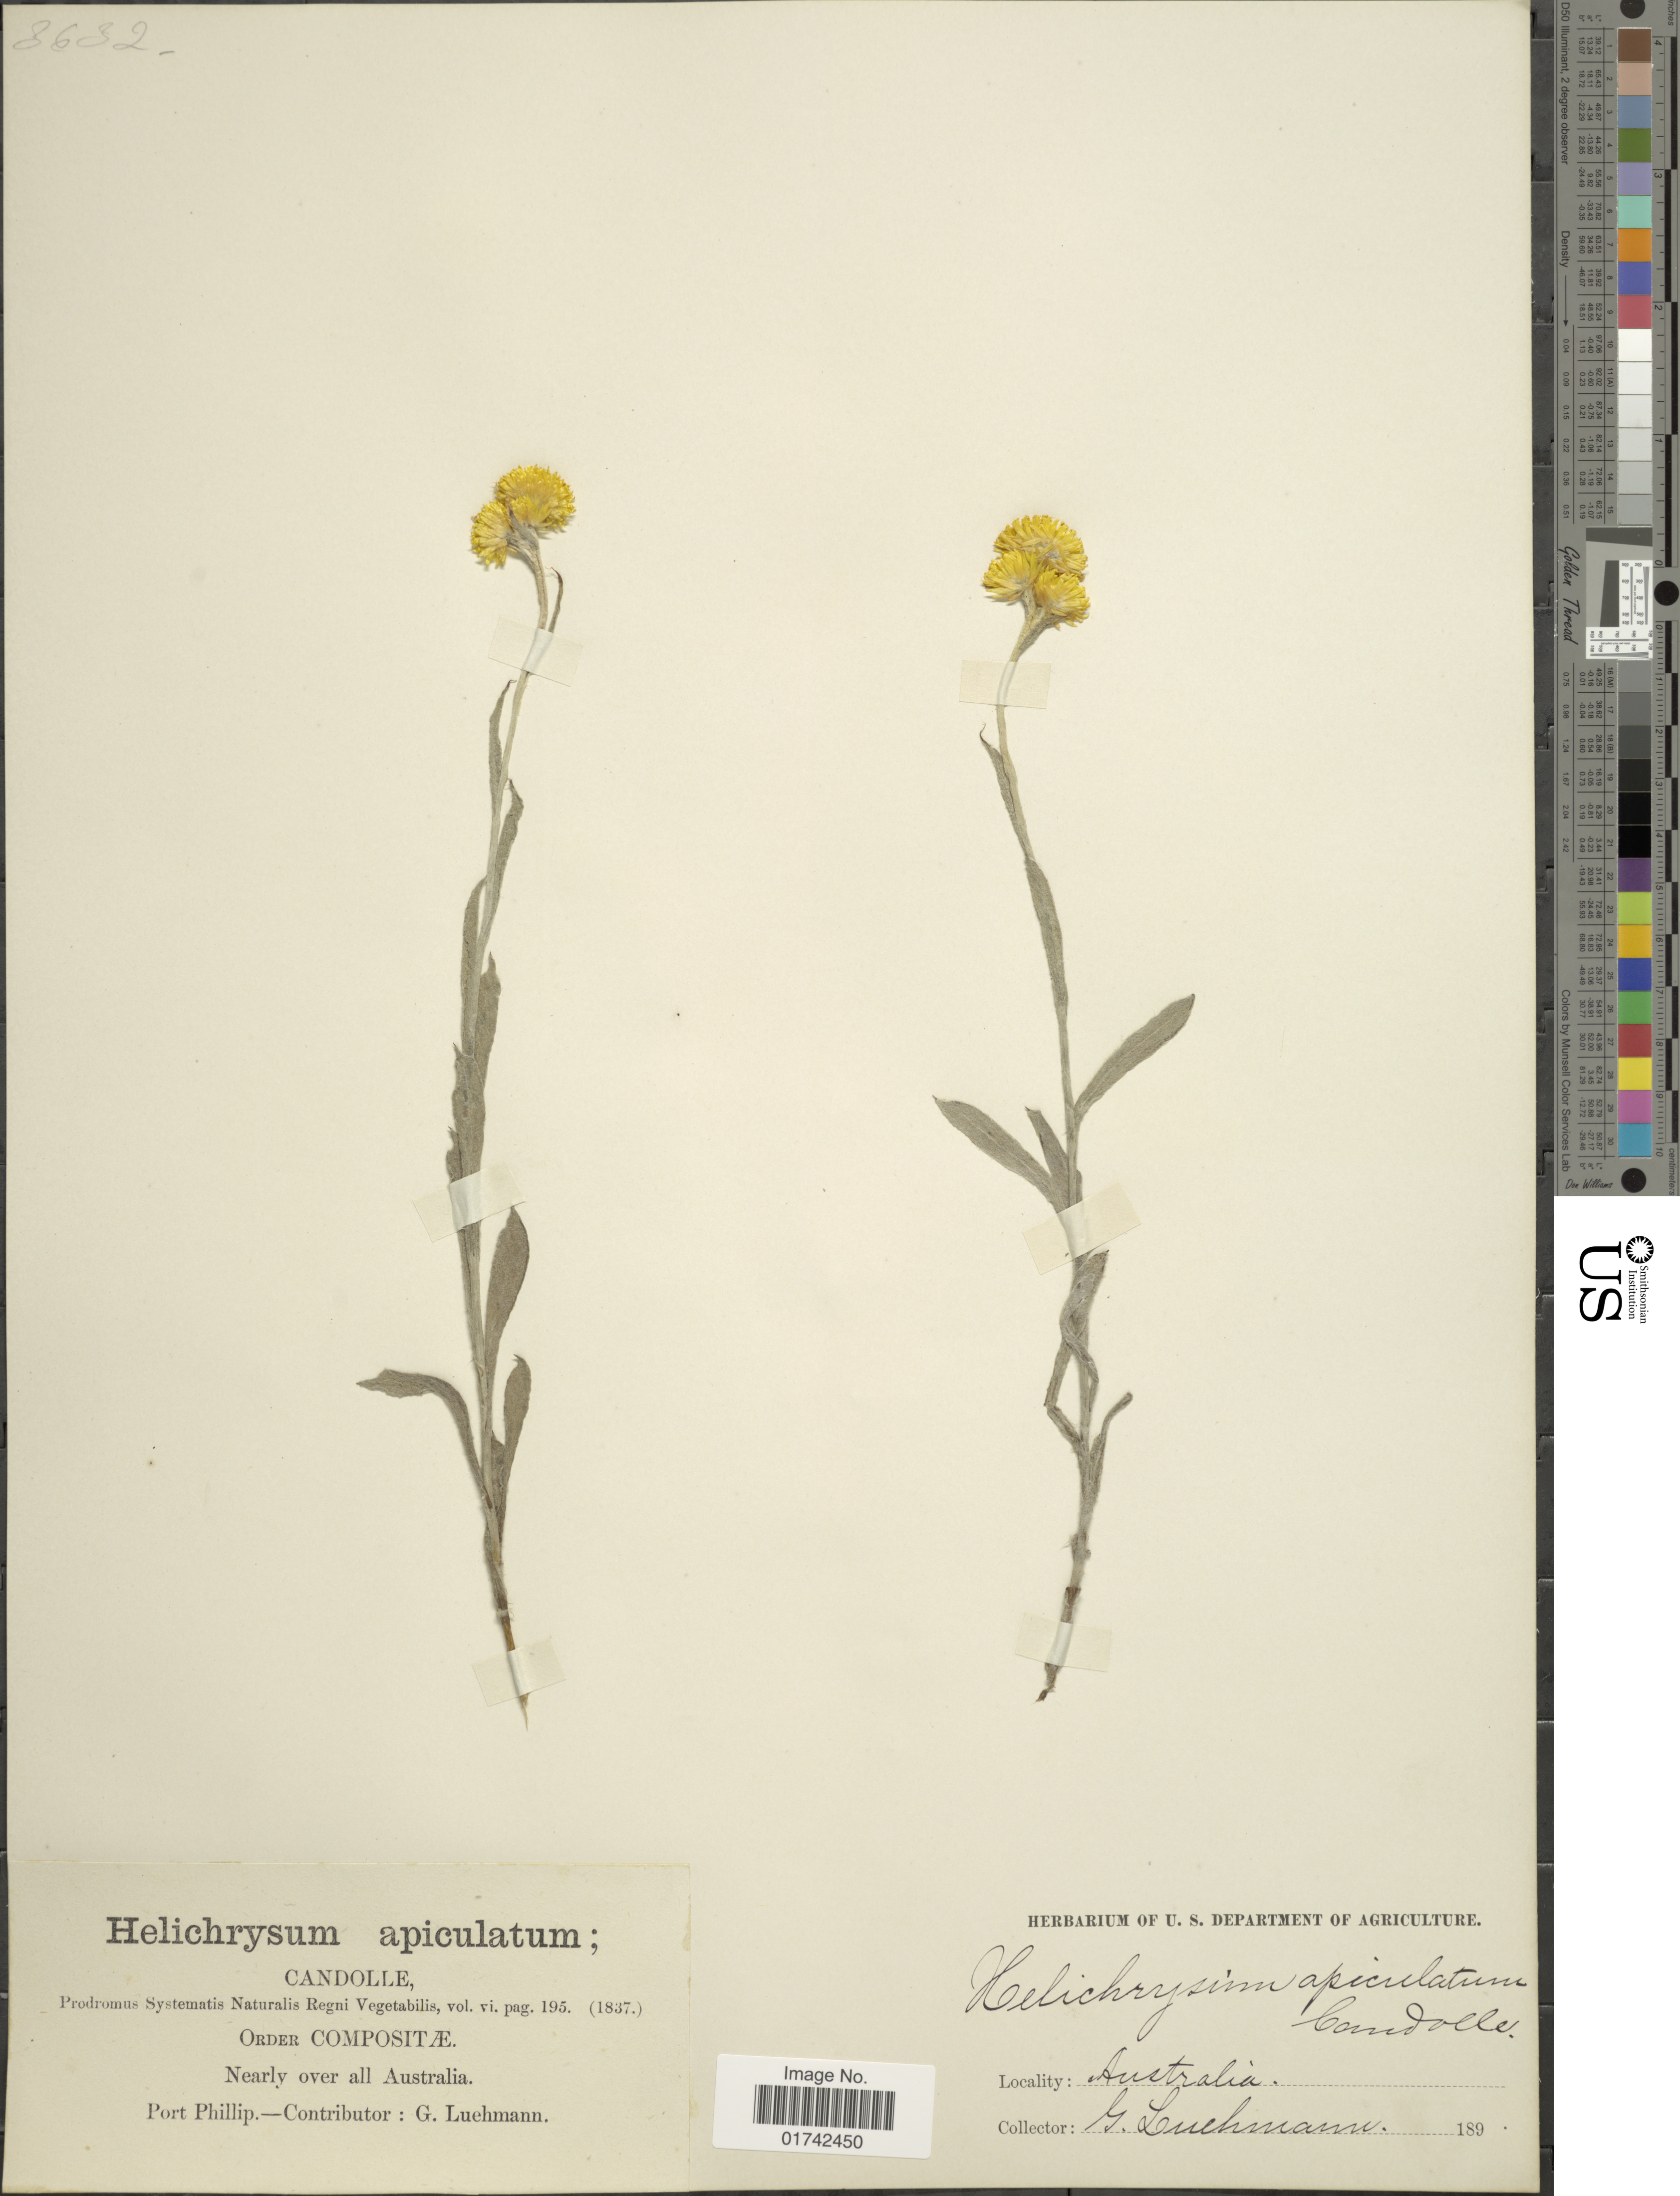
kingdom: Plantae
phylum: Tracheophyta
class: Magnoliopsida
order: Asterales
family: Asteraceae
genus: Helichrysum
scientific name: Helichrysum apiculatum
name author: (Labill.) D. Don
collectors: J. Luehmann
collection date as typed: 189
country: Australia